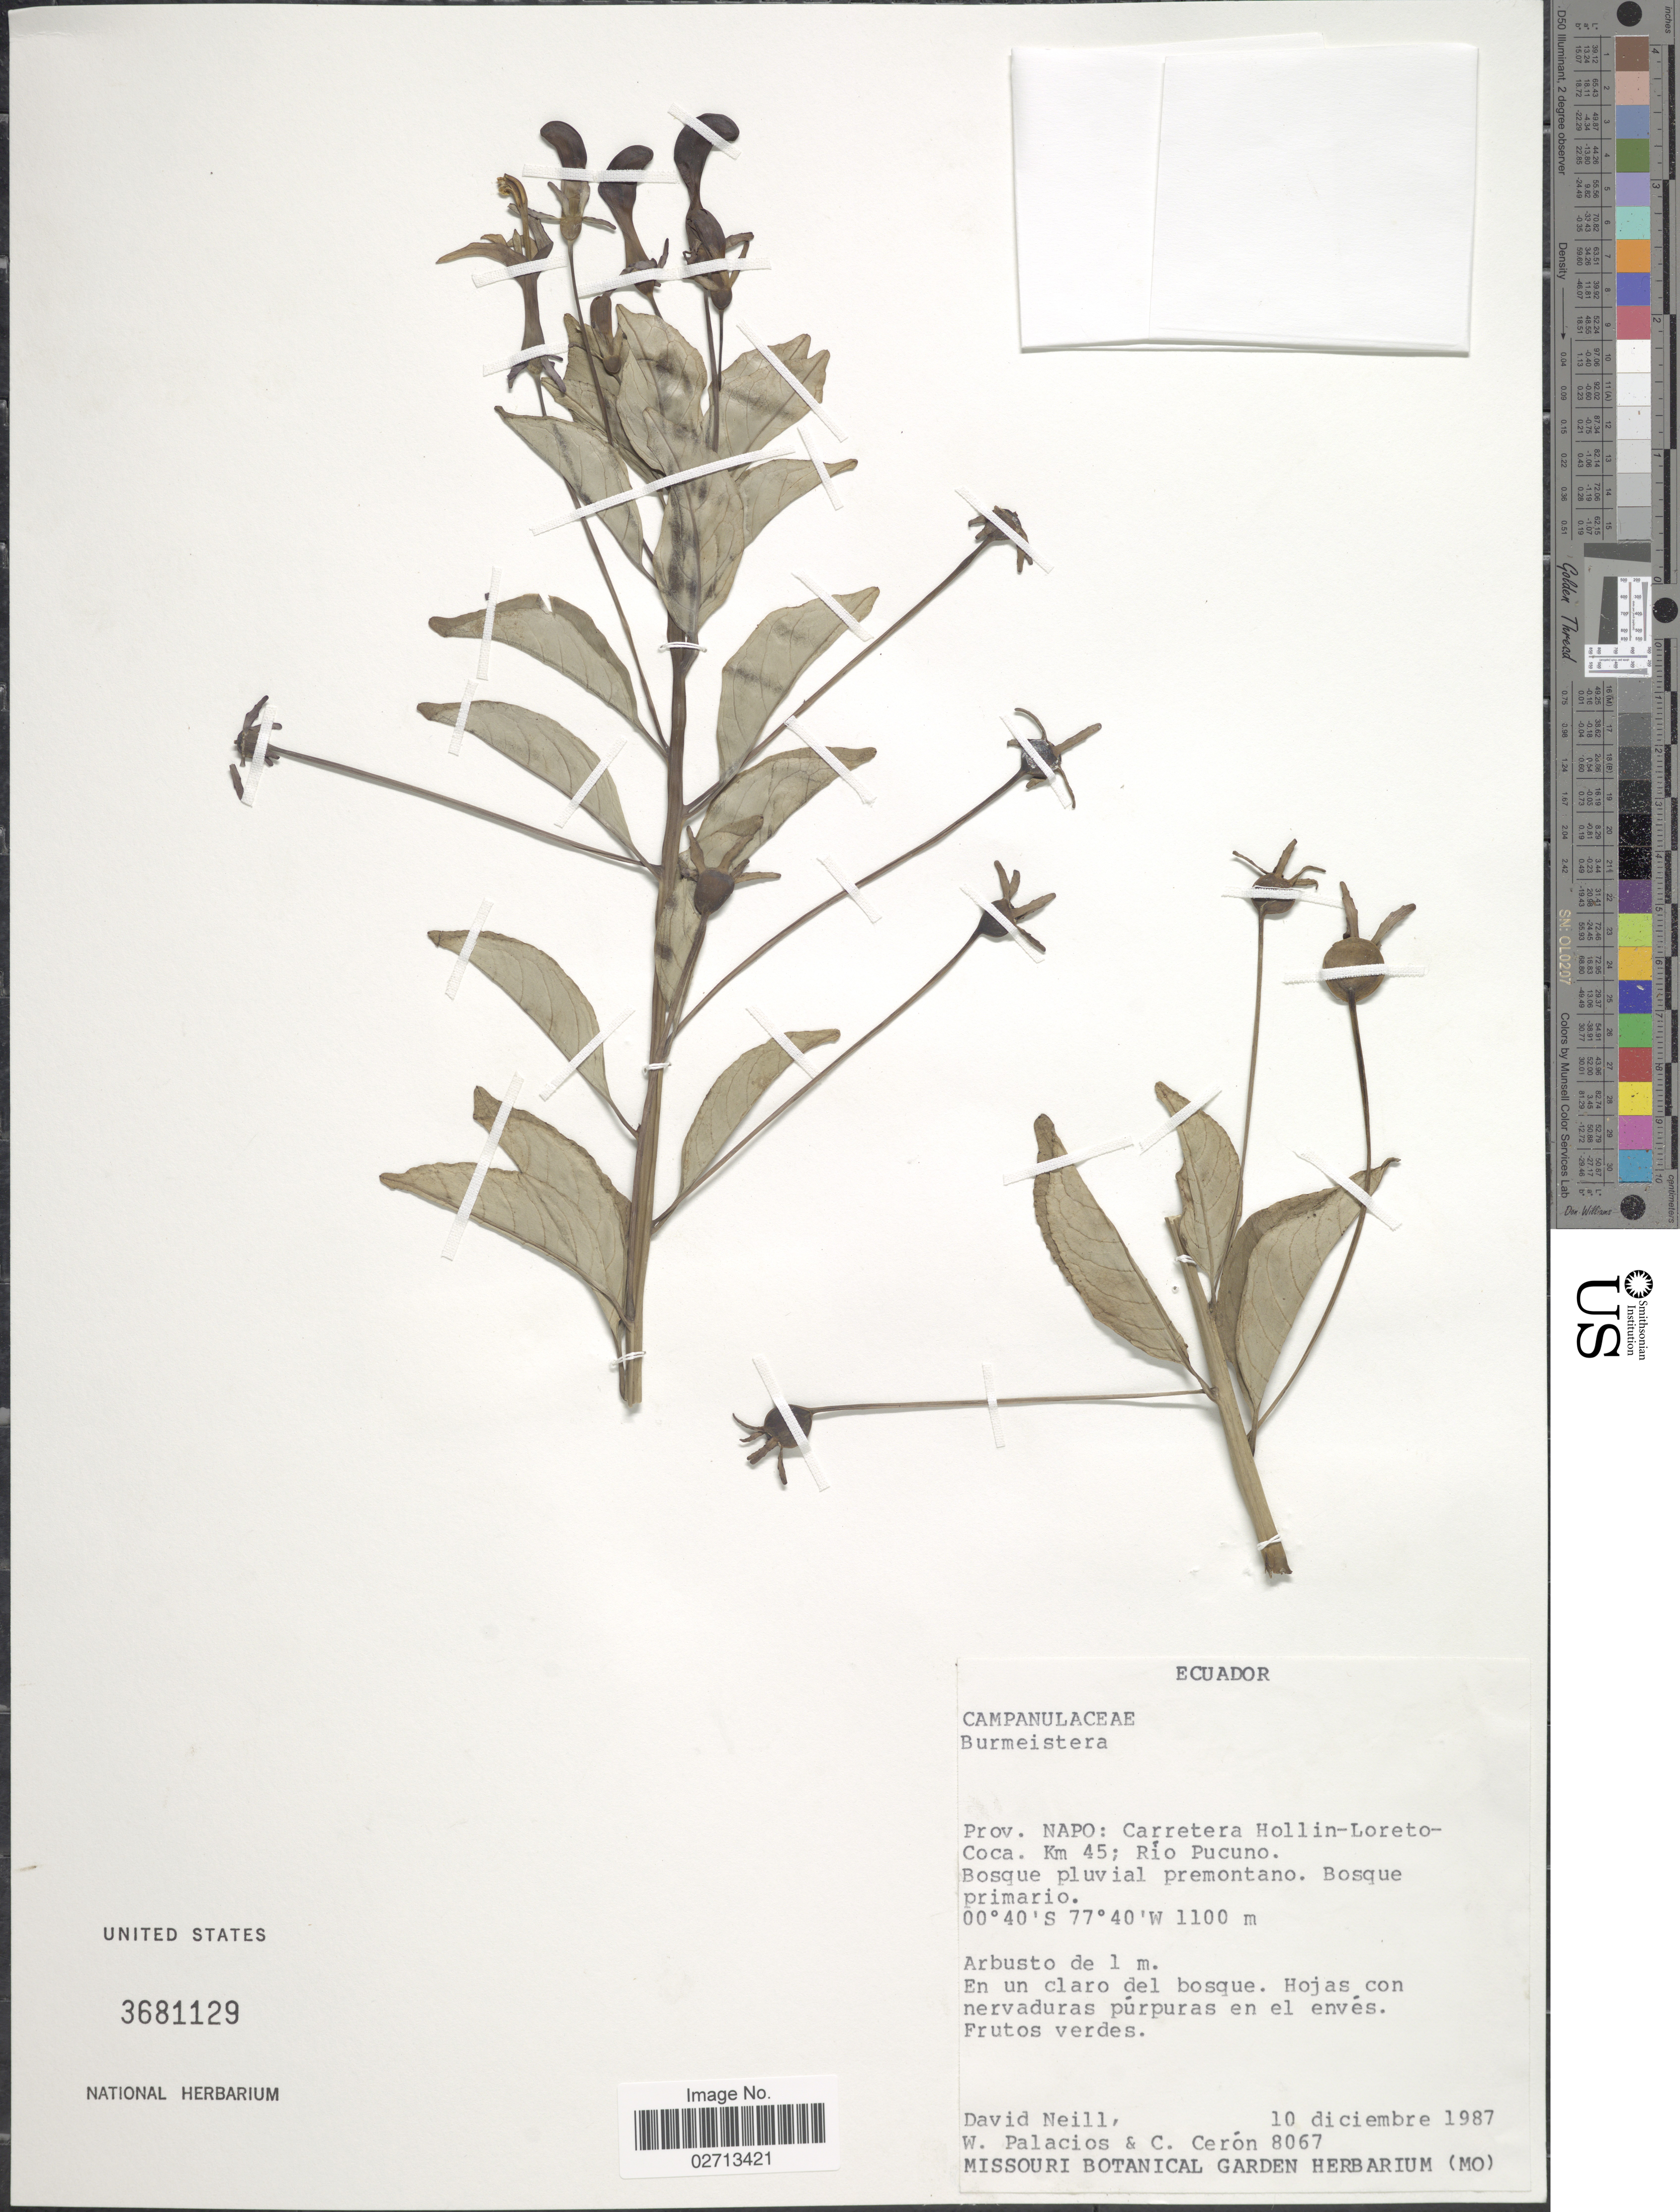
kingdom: Plantae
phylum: Tracheophyta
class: Magnoliopsida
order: Asterales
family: Campanulaceae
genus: Burmeistera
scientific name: Burmeistera sp.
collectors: D. Neill, W. Palacios & C. E. Cerón M.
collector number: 8067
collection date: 1987-12-10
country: Ecuador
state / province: Napo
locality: Carretera Hollín-Loreto-Coca. Km 35; Rio Pucuno.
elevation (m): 1100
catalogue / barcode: US 3681129